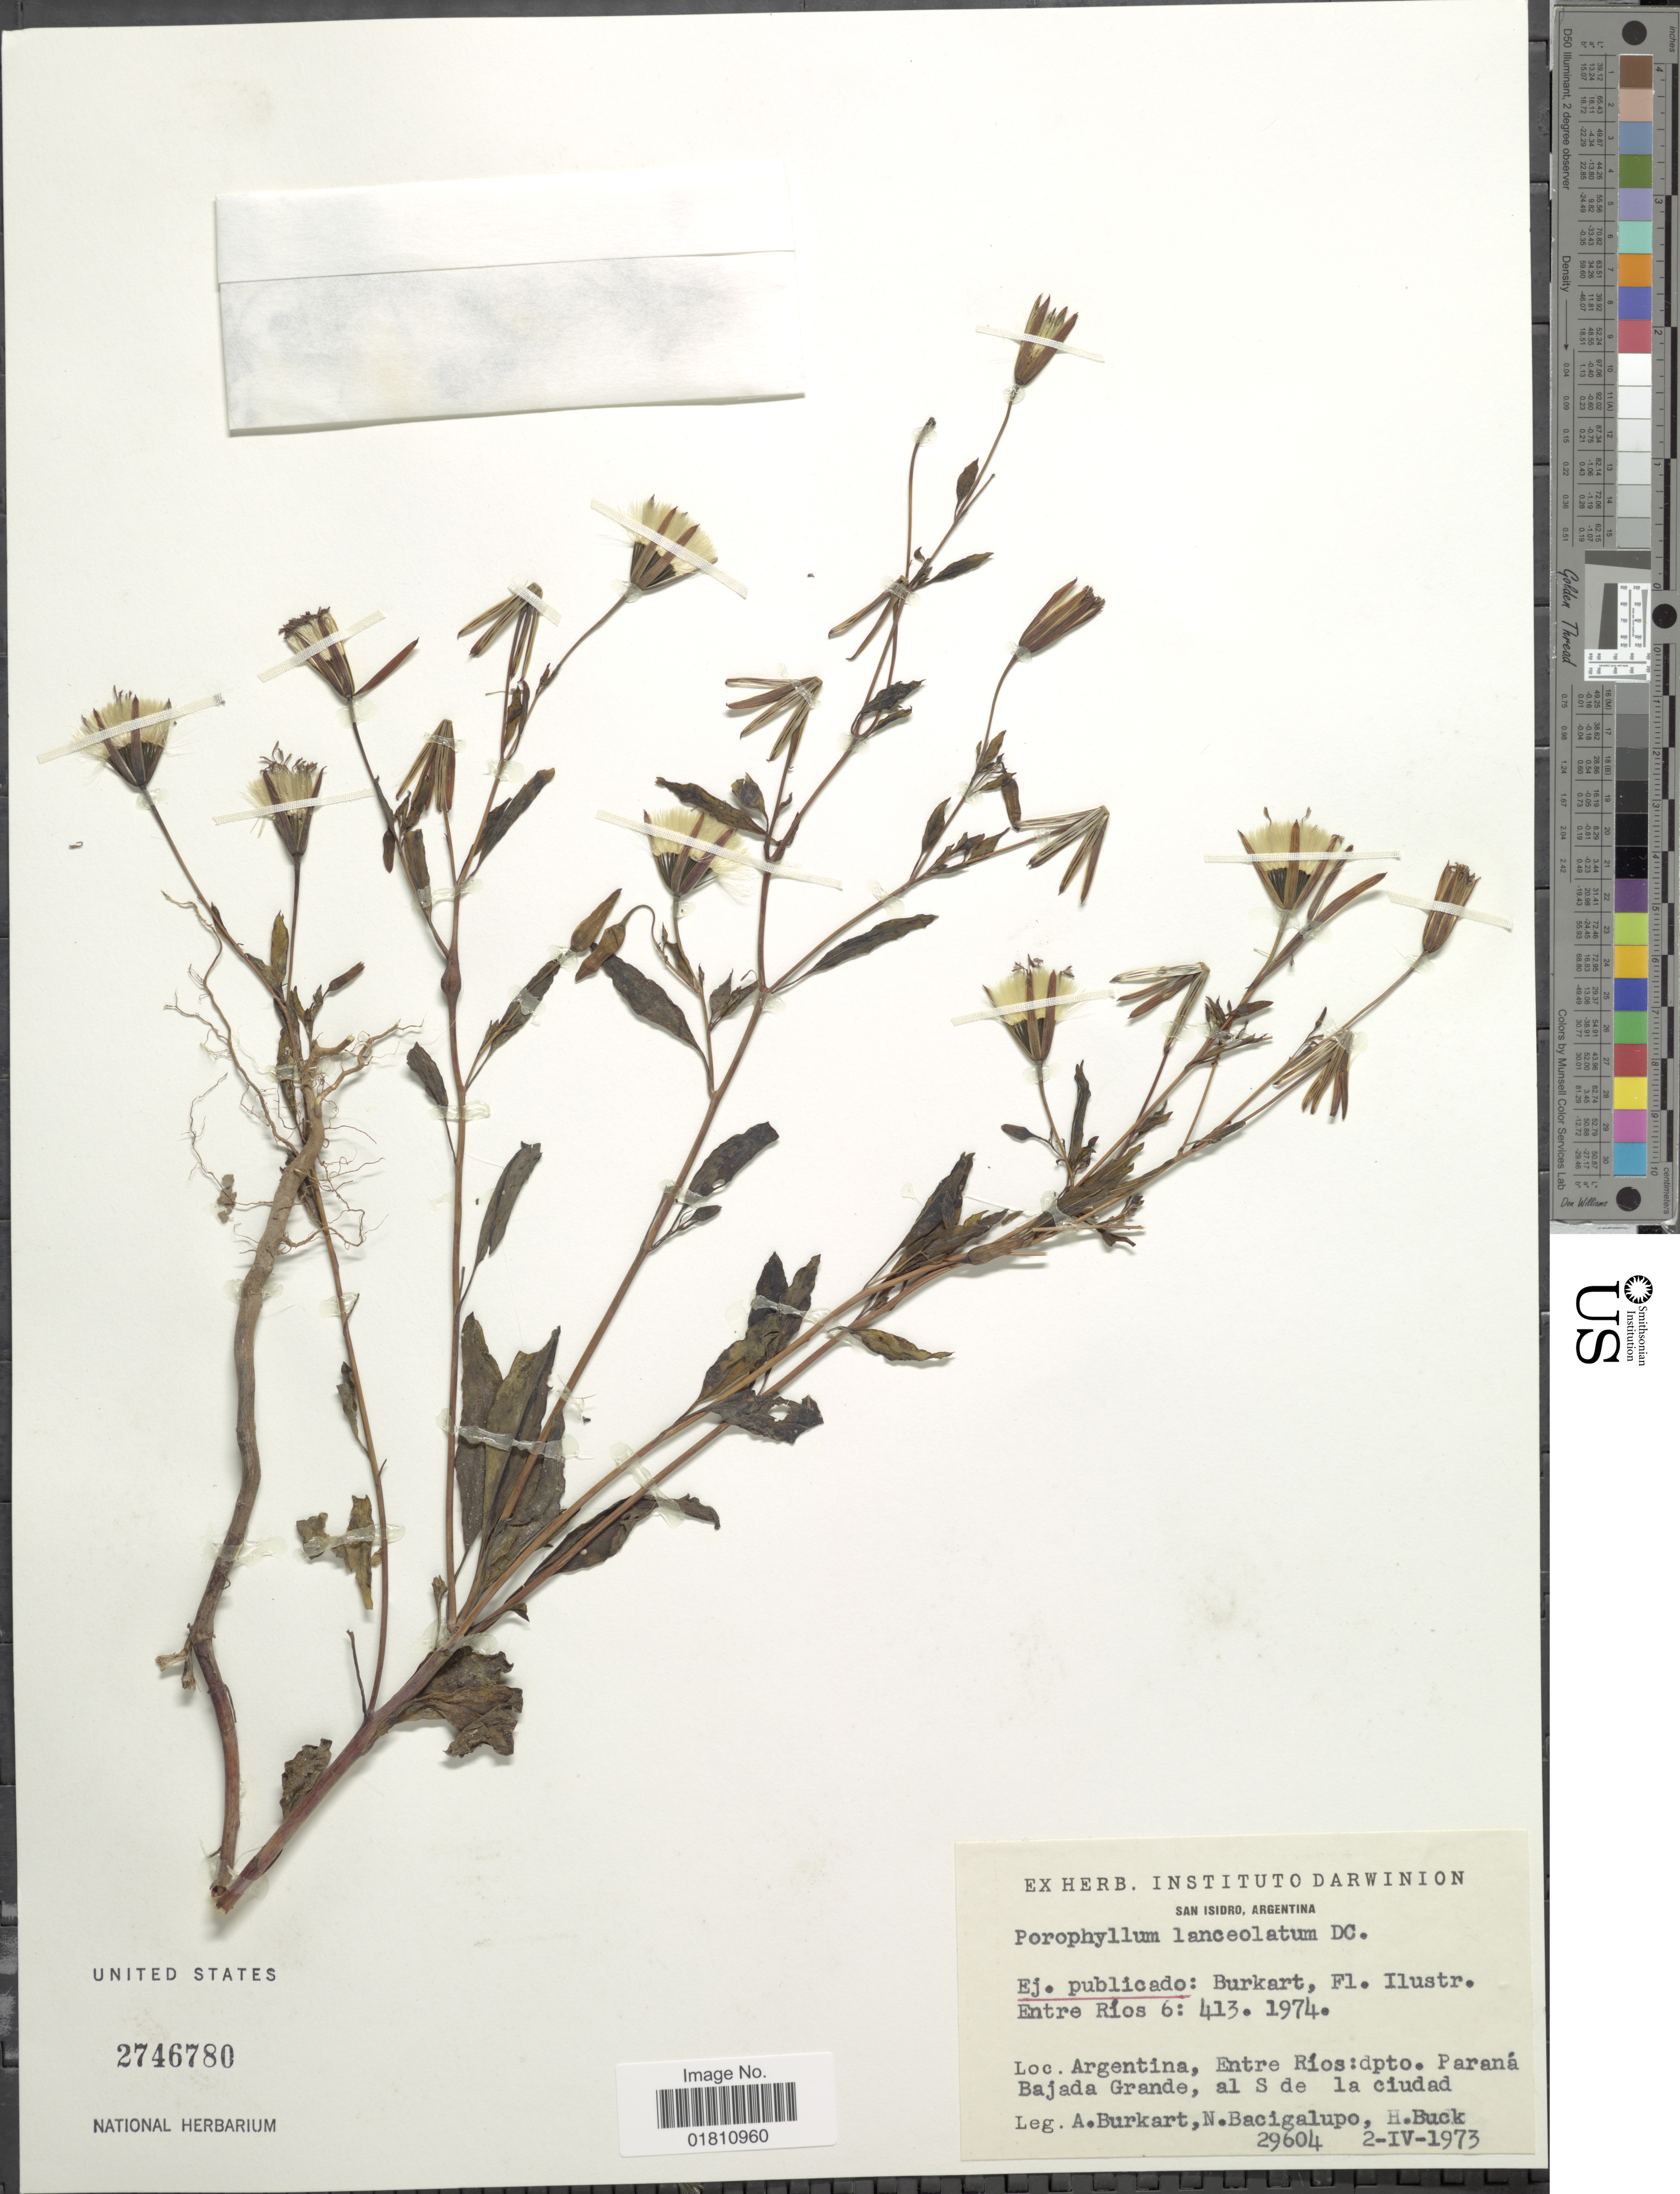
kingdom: Plantae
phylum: Tracheophyta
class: Magnoliopsida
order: Asterales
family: Asteraceae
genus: Porophyllum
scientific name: Porophyllum ruderale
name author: (Jacq.) Cass.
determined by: Anzuinelli, M.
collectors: A. E. Burkart, N. M. Bacigalupo & H. Buck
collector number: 29604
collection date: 1973-04-02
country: Argentina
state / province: Entre Rios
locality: San Isidro, dpto. Paraná Bajada Grande, al S de la ciudad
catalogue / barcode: US 2746780